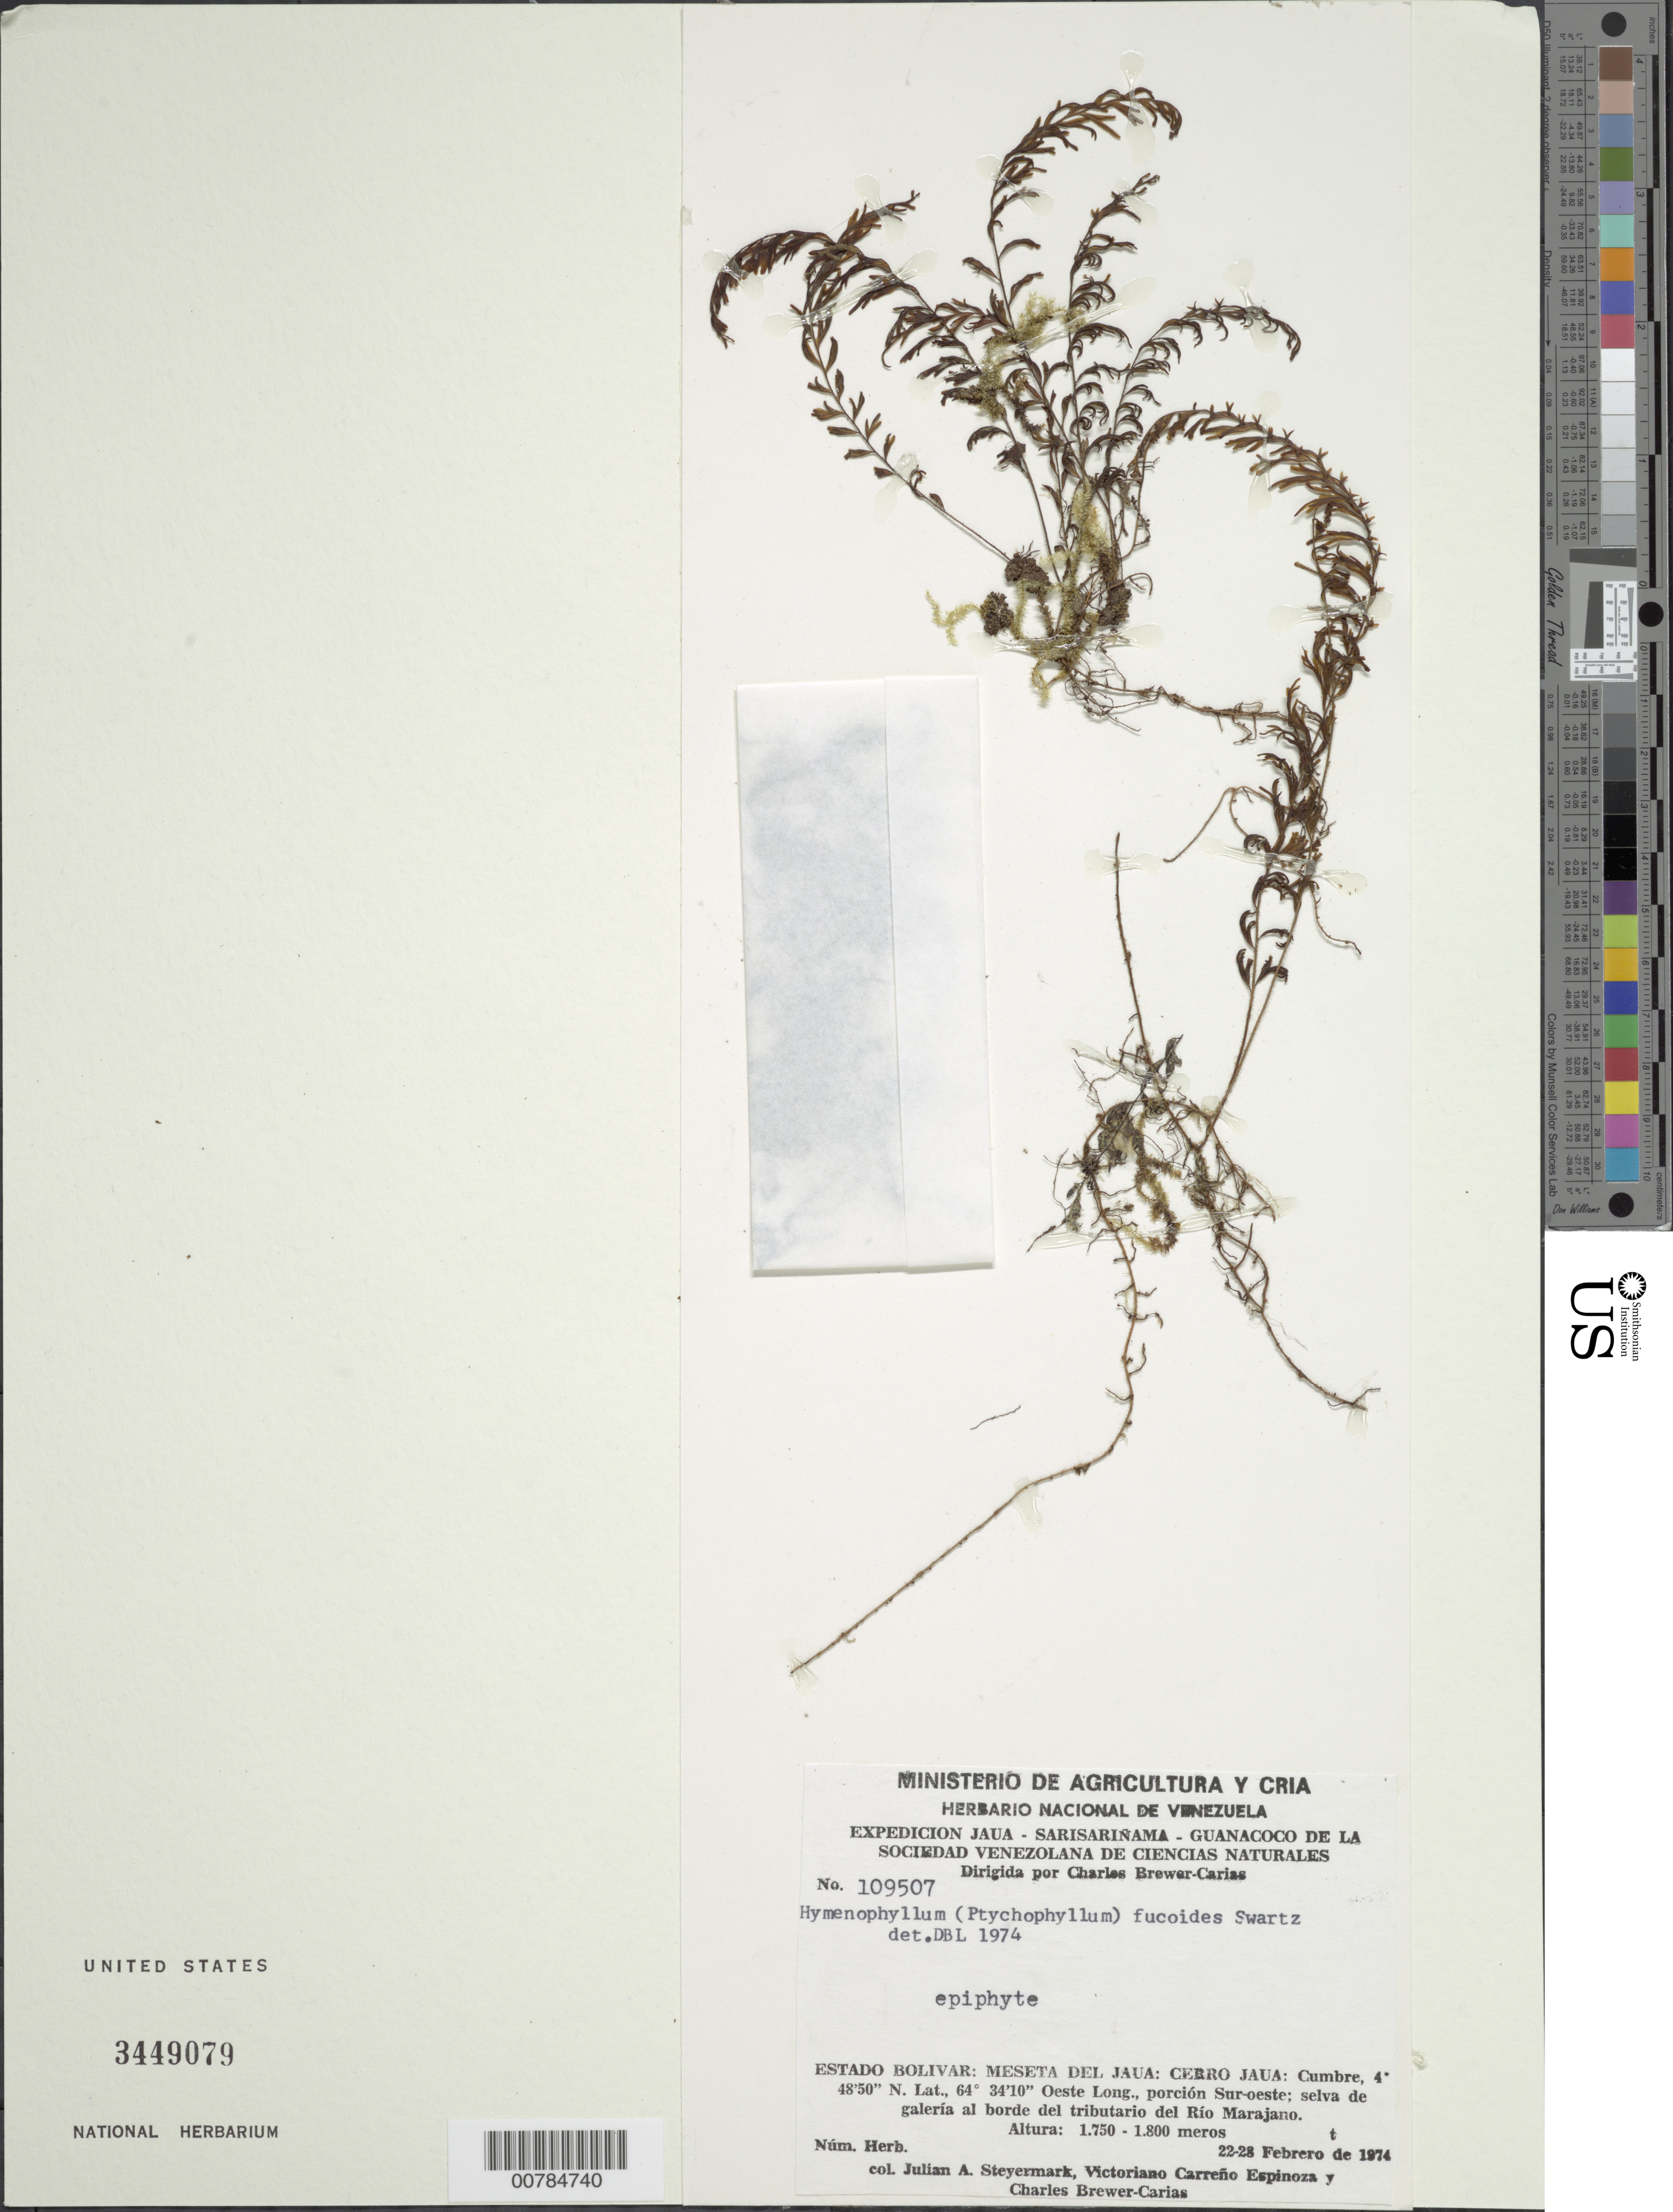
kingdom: Plantae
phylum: Tracheophyta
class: Polypodiopsida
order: Hymenophyllales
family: Hymenophyllaceae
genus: Hymenophyllum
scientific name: Hymenophyllum fucoides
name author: (Sw.) Sw.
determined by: Lellinger, David B., (BOT), Smithsonian Institution - National Museum of Natural History (UNITED STATES)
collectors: J. Steyermark, V. Carreño E. & C. Brewer-Carias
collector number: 109507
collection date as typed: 22-Feb-74 to 28-Feb-74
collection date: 1974-02-22/1974-02-28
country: Venezuela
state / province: Bolívar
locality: Meseta del Jaua: Cerro Jaua, Río Marajano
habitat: Selva de galería al borde del río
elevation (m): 1750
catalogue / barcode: US 3449079